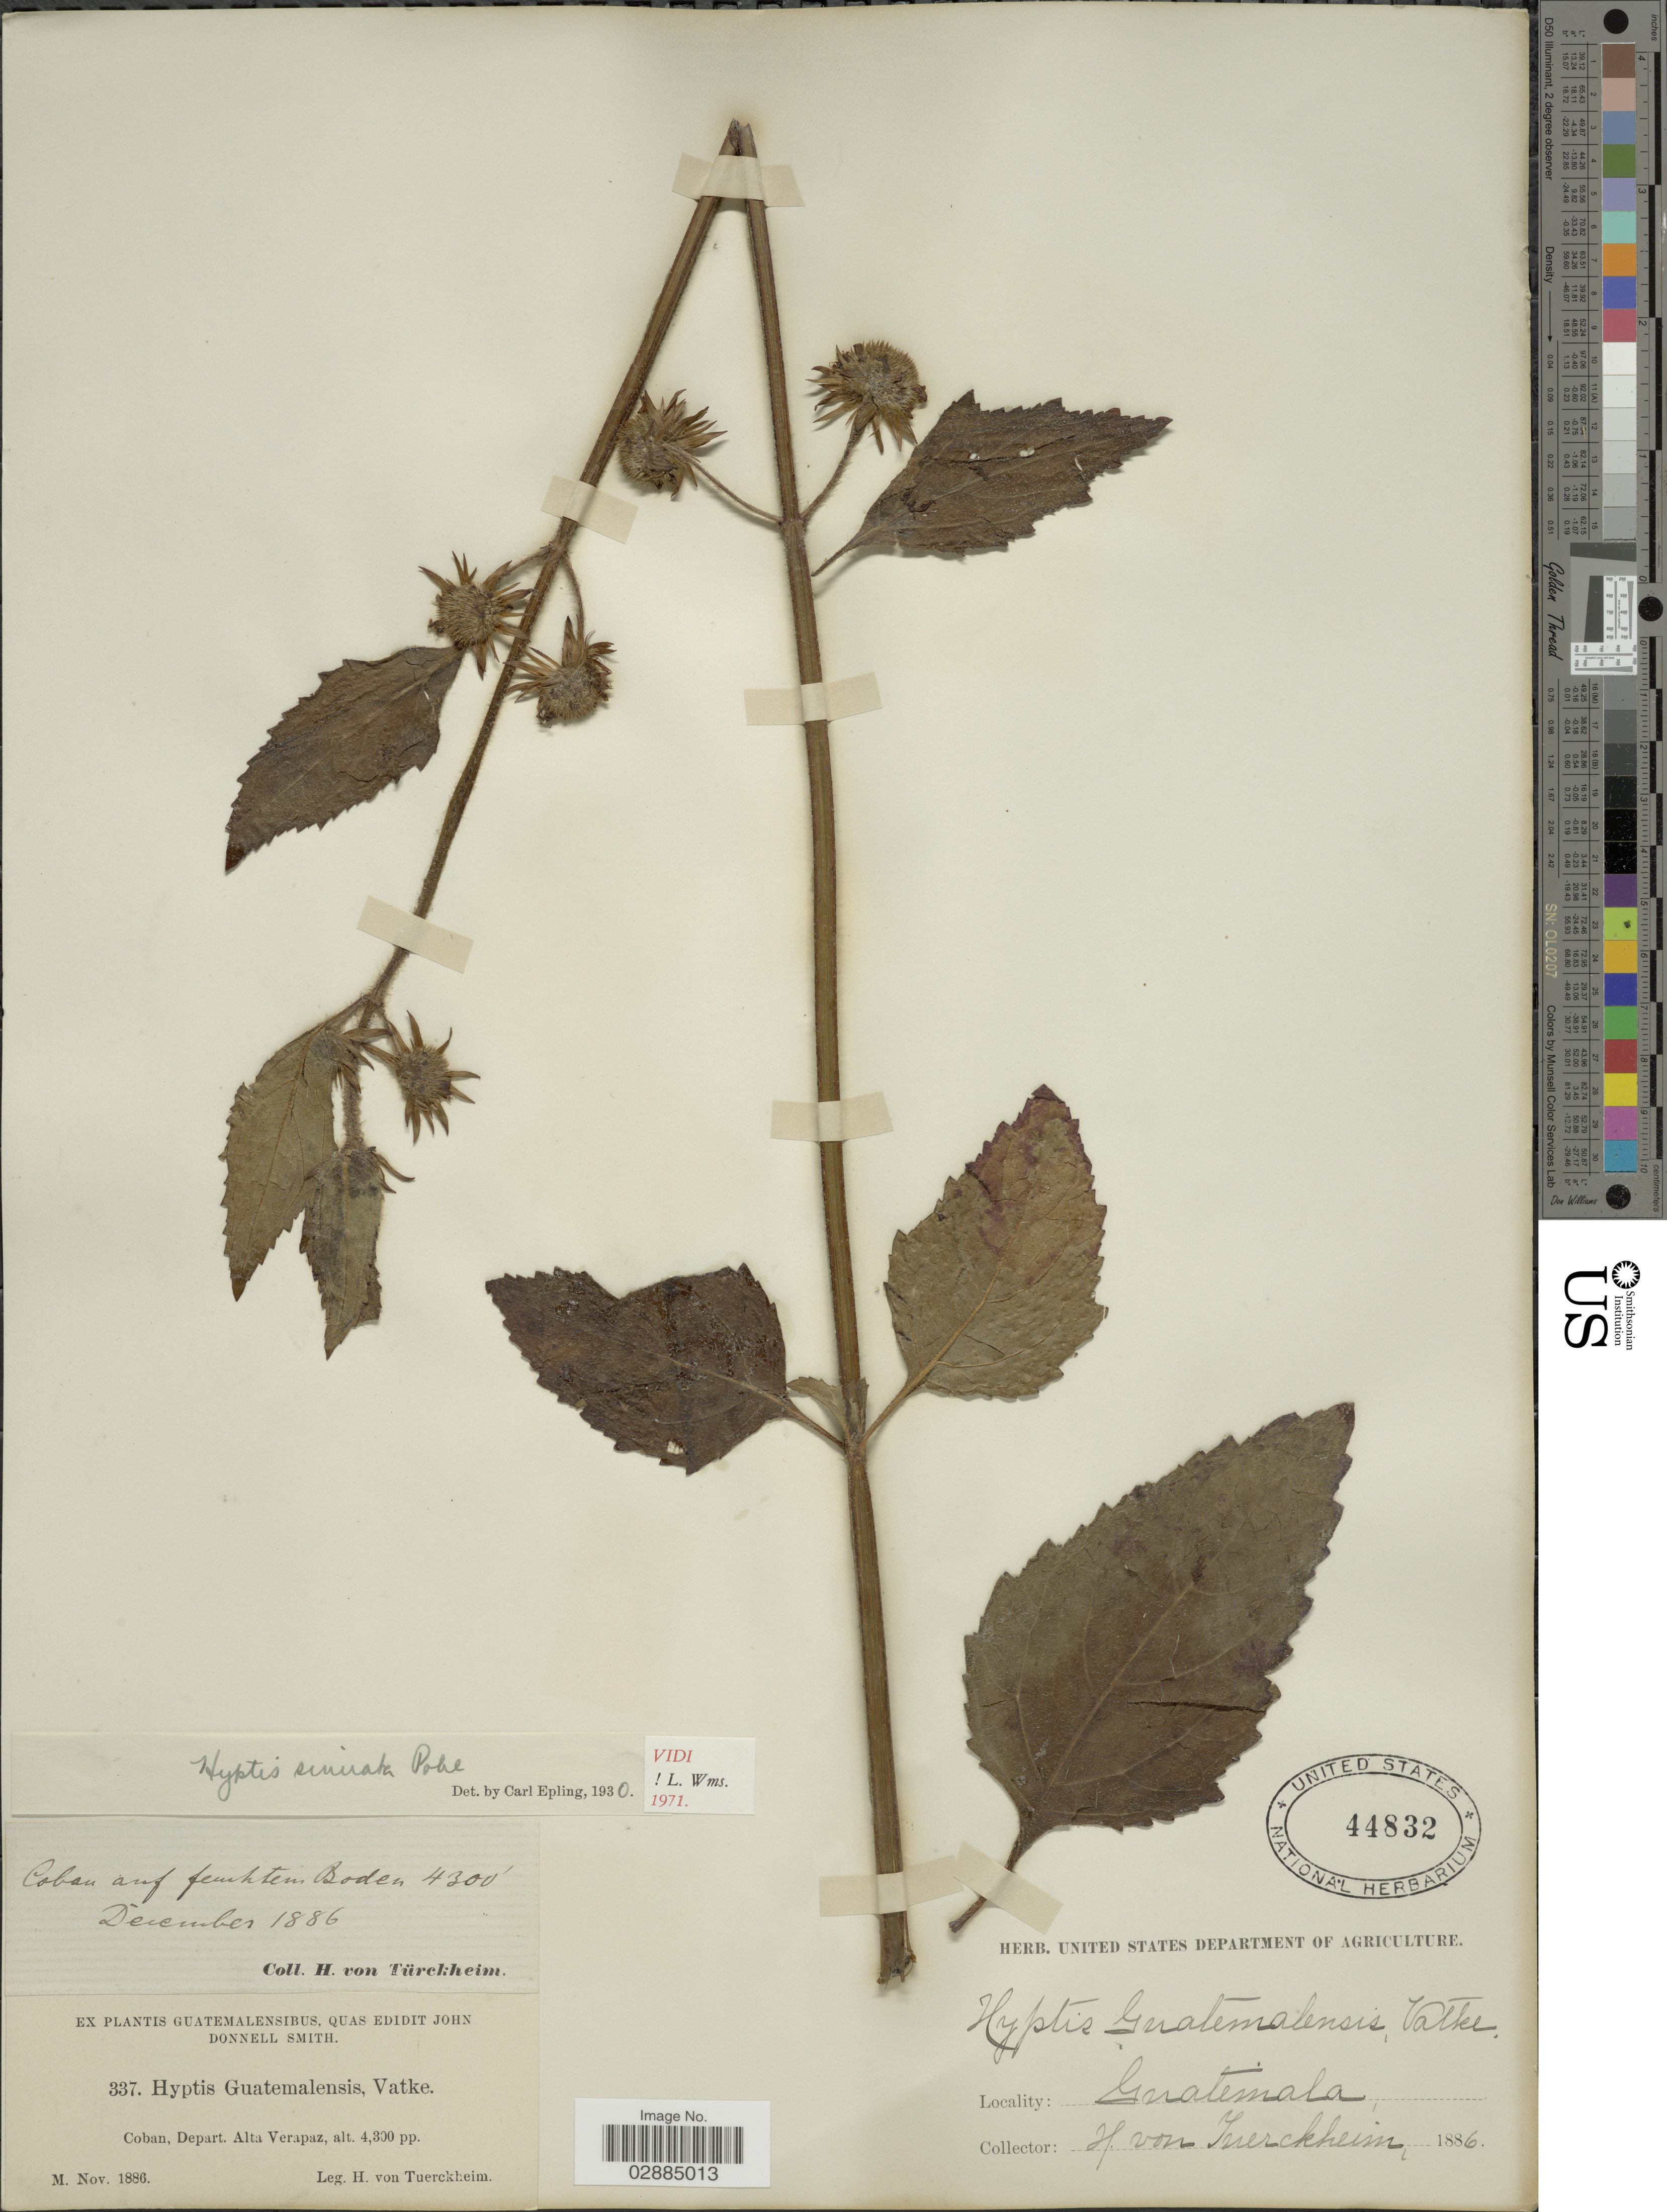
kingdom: Plantae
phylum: Tracheophyta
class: Magnoliopsida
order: Lamiales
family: Lamiaceae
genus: Hyptis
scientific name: Hyptis sinuata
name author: Pohl ex Benth.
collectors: H. von Türckheim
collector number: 337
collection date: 1886-11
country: Guatemala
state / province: Alta Verapaz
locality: Coban, Depart. Alta Verapaz.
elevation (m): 1311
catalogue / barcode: US 44832